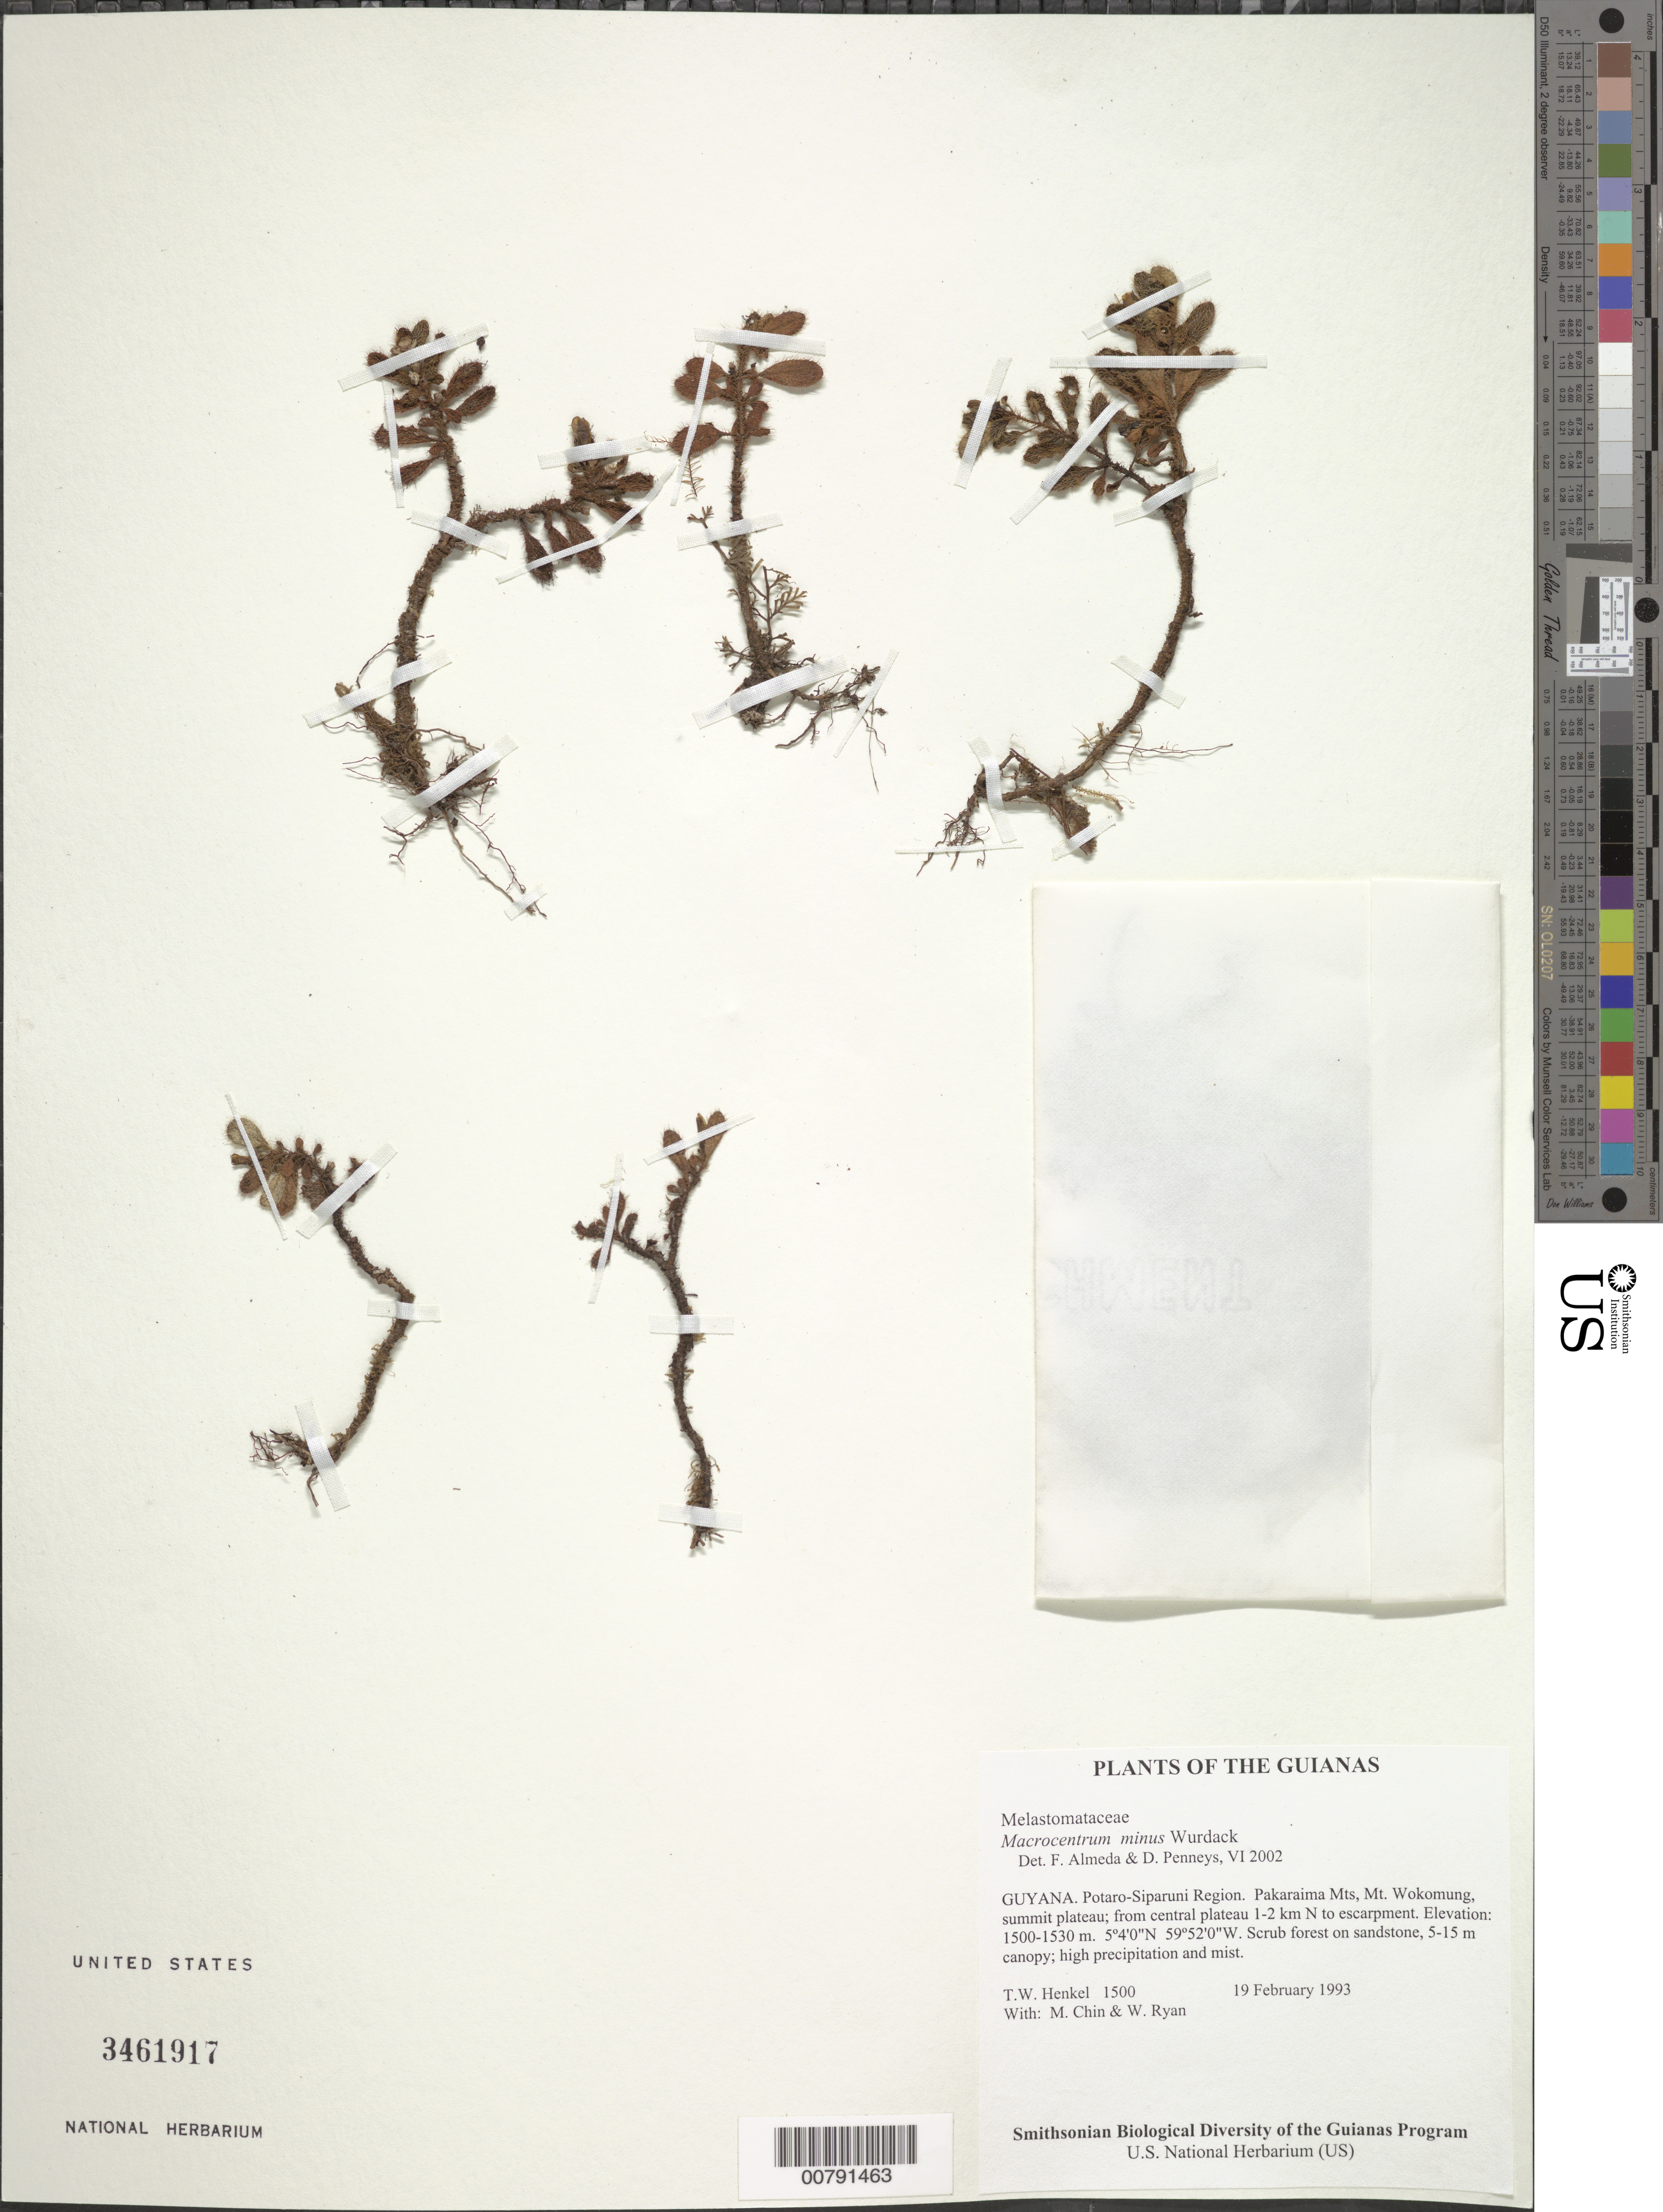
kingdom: Plantae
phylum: Tracheophyta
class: Magnoliopsida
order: Myrtales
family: Melastomataceae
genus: Macrocentrum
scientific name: Macrocentrum brevipedicellatum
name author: Wurdack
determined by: Michelangeli, F. A.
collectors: T. Henkel, M. Chin & W. Ryan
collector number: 1500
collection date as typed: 19 February 1993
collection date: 1993-02-19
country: Guyana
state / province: Potaro-Siparuni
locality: Pakaraima Mts, Mt. Wokomung, summit plateau; from central plateau 1-2 km N to escarpment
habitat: Scrub forest on sandstone, 5-15 m canopy; high precipitation and mist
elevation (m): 1500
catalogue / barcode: US 3461917